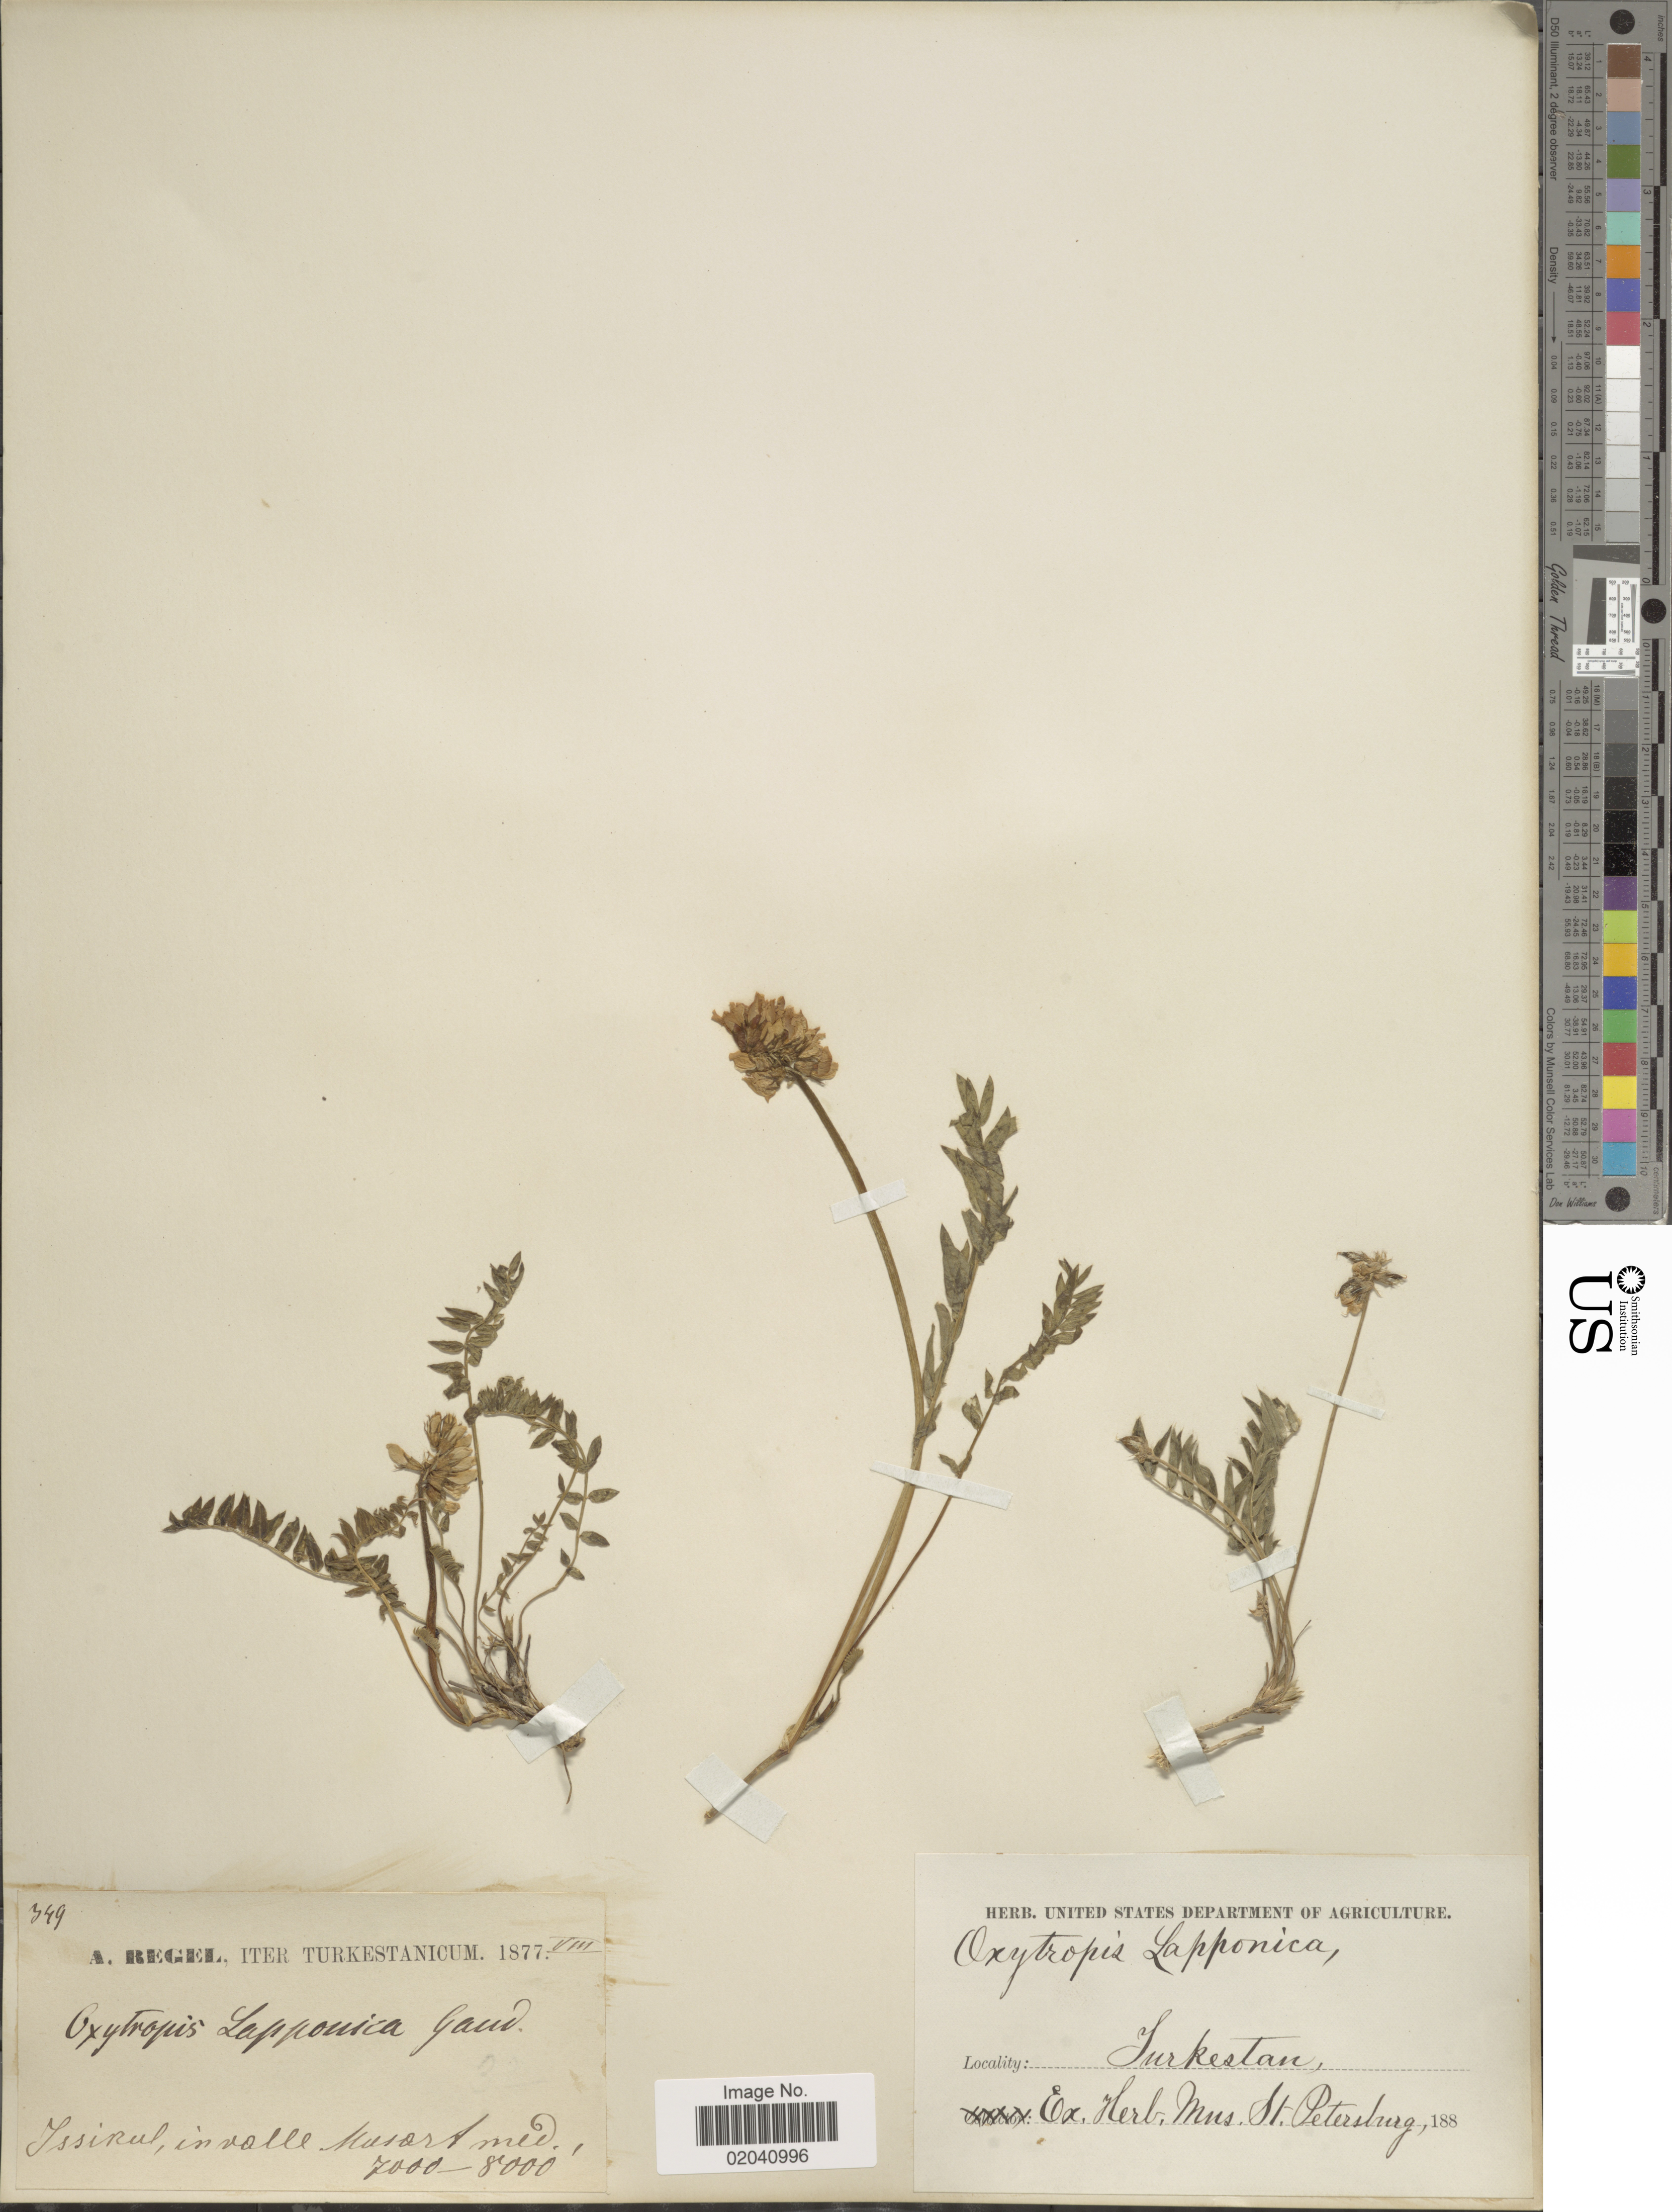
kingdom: Plantae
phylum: Tracheophyta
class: Magnoliopsida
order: Fabales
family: Fabaceae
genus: Oxytropis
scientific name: Oxytropis lapponica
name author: (Wahlenb.) Gay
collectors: A. Regel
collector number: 349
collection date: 1877-08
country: Kazakhstan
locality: Turkestan, Issirul, in voille Mussort med.